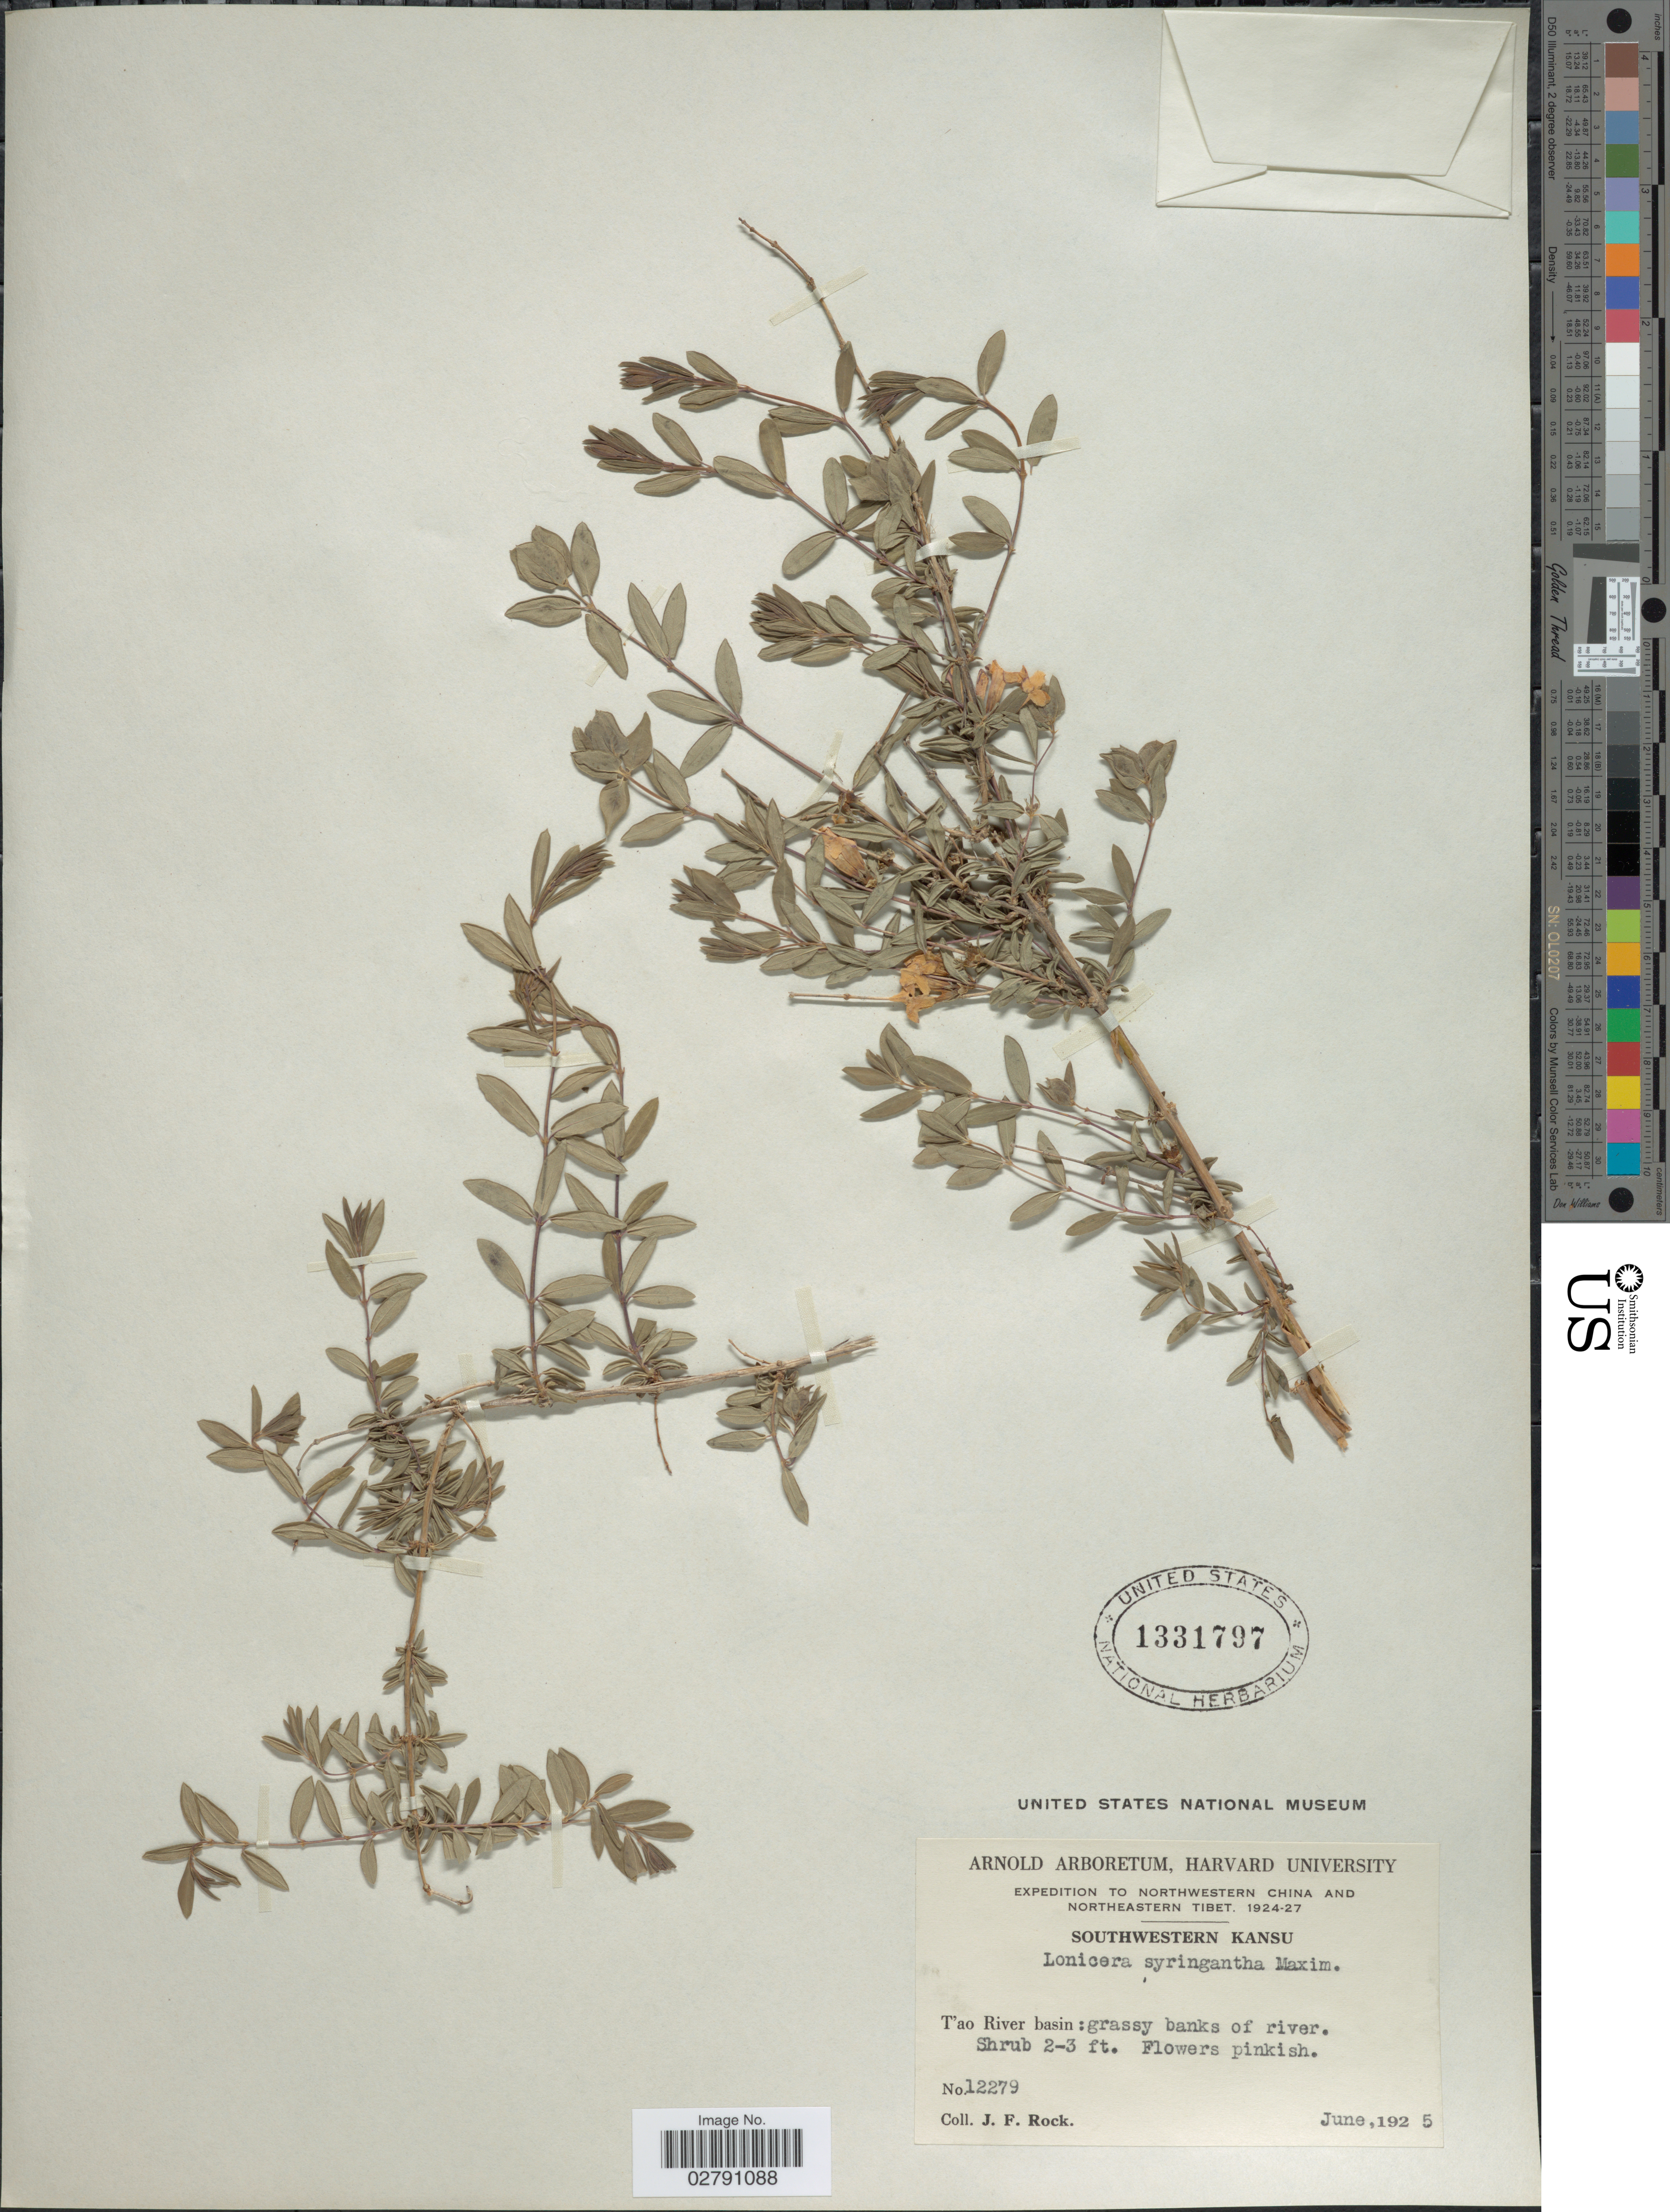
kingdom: Plantae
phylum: Tracheophyta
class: Magnoliopsida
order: Dipsacales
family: Caprifoliaceae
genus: Lonicera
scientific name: Lonicera syringantha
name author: Maxim.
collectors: J. Rock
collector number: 12279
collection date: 1925-06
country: China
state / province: Gansu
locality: Northwestern China and Northeastern Tibet. Southwestern Kansu. T'ao River basin.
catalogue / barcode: US 1331797